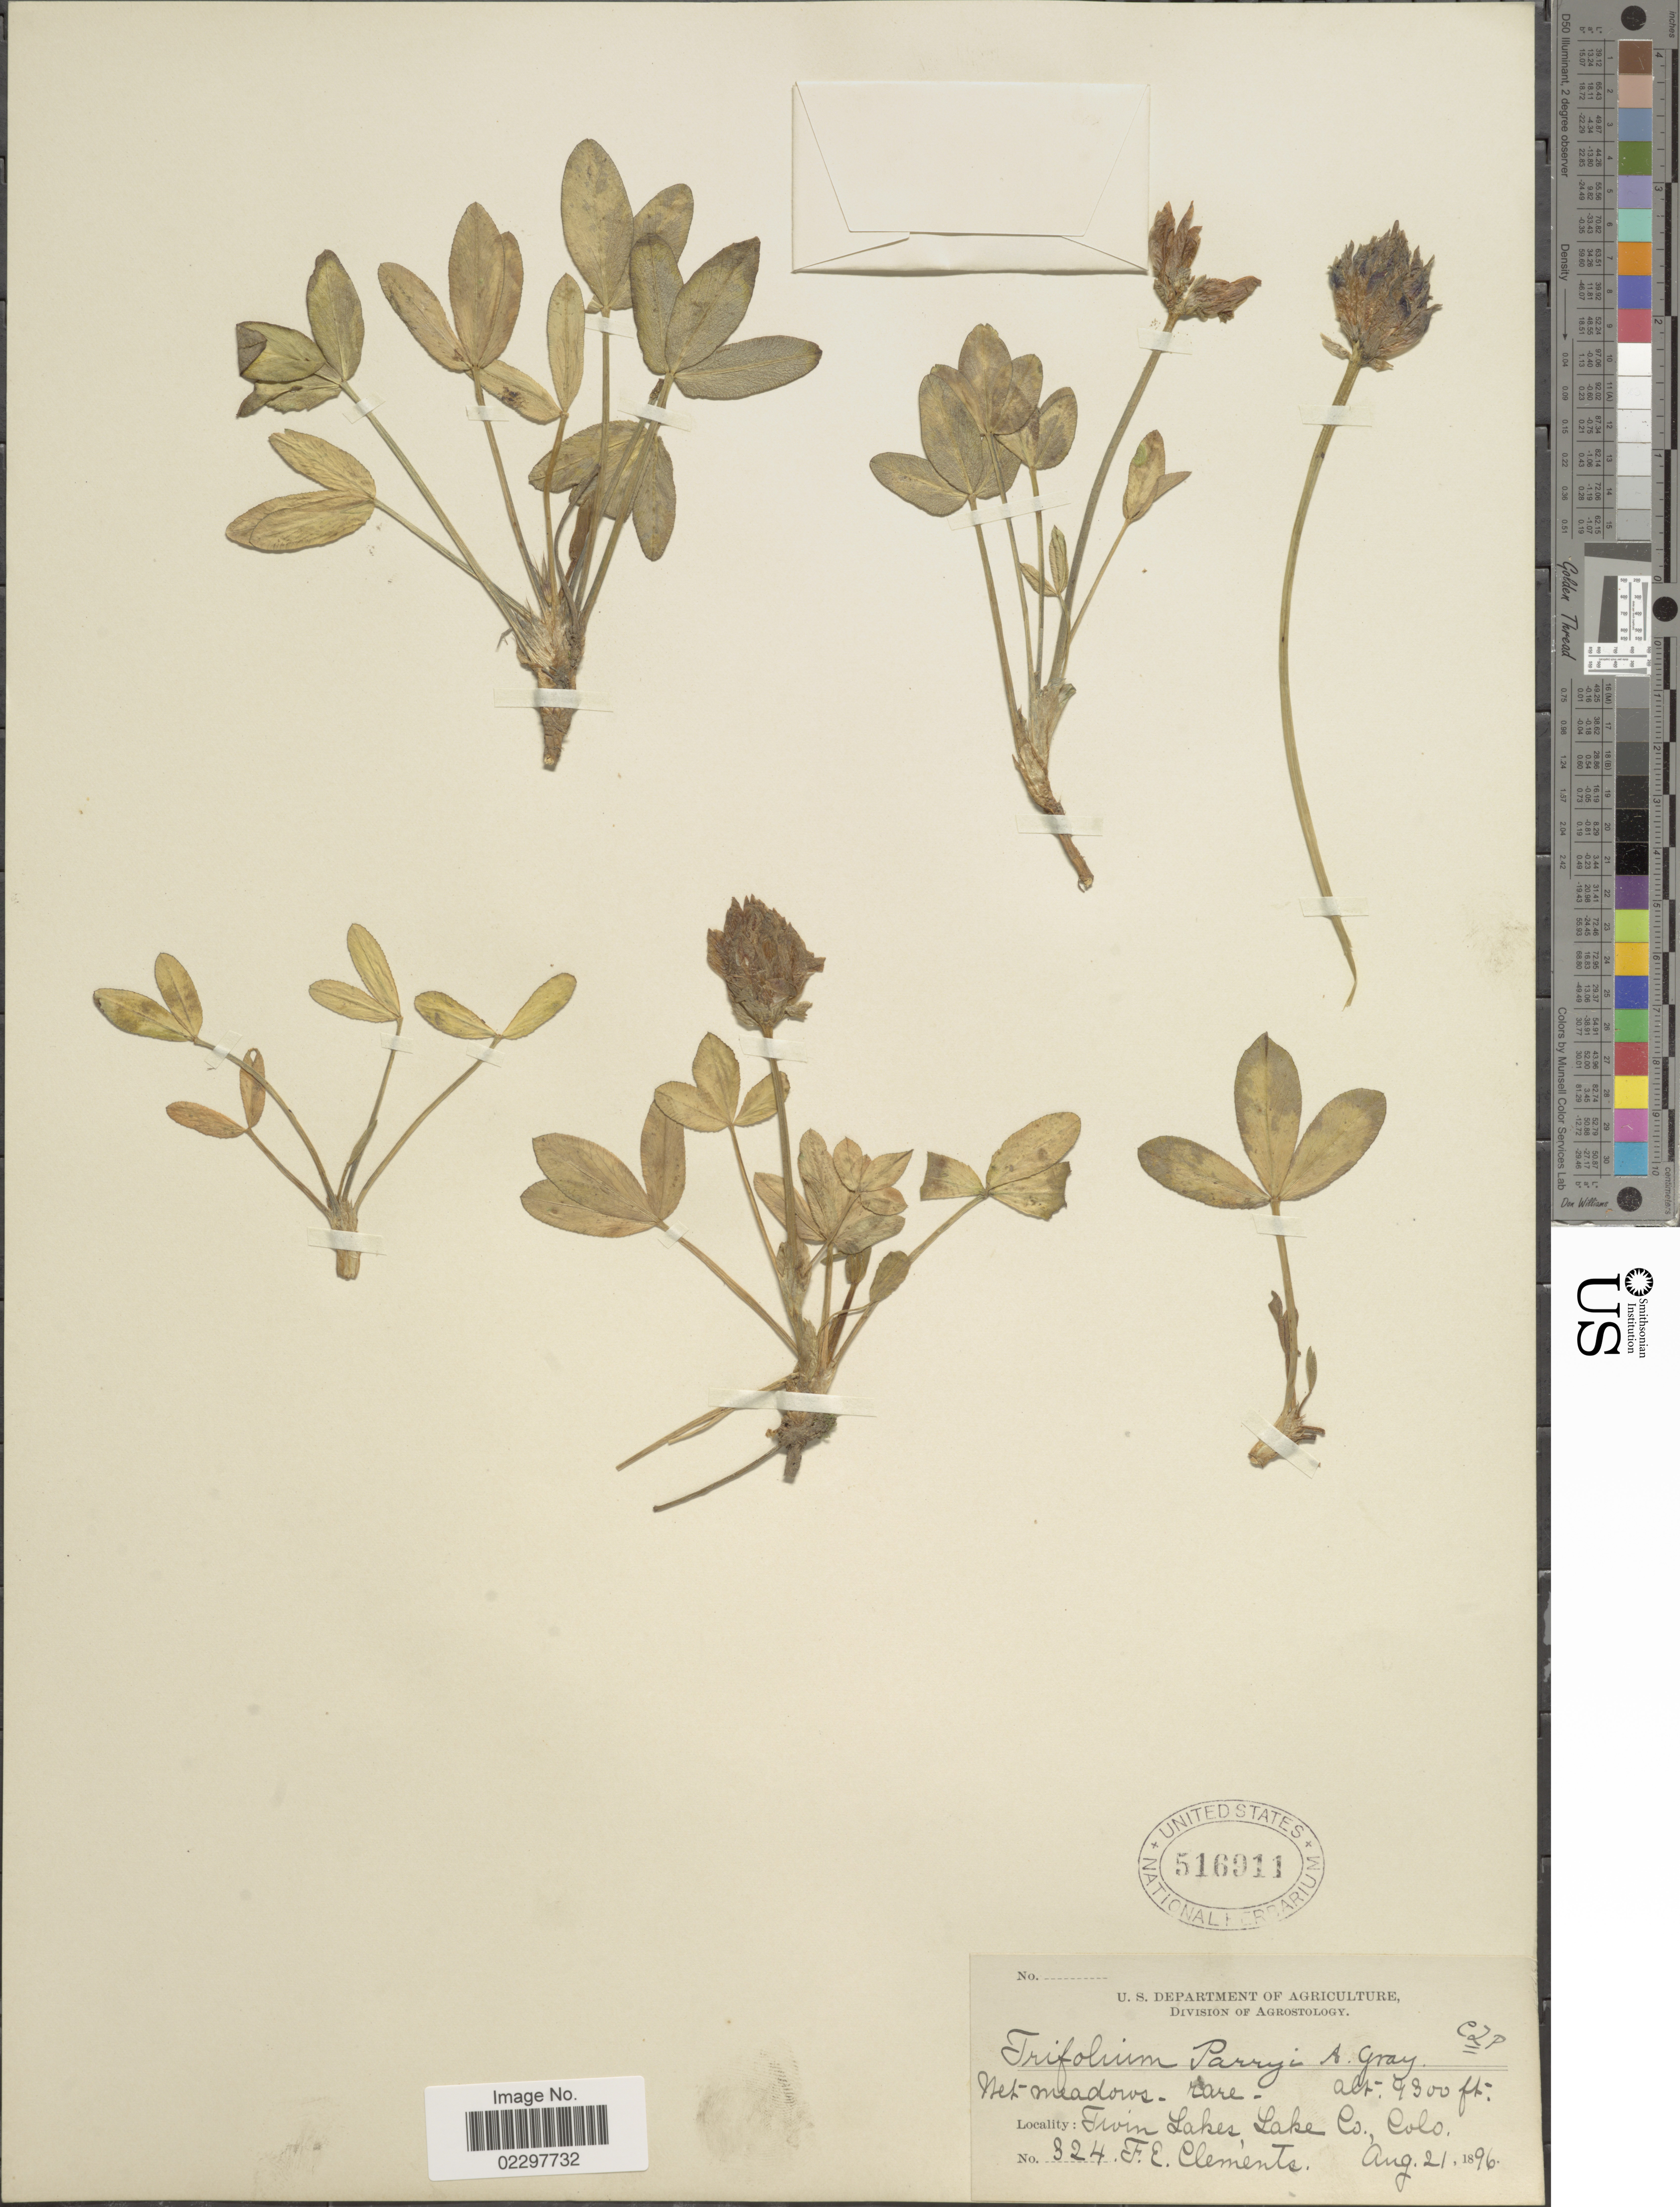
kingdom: Plantae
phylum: Tracheophyta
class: Magnoliopsida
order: Fabales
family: Fabaceae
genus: Trifolium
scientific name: Trifolium parryi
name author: A. Gray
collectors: F. E. Clements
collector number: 324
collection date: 1896-08-21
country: United States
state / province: Colorado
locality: Twin Lakes, Lake Co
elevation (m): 2835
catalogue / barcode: US 516911